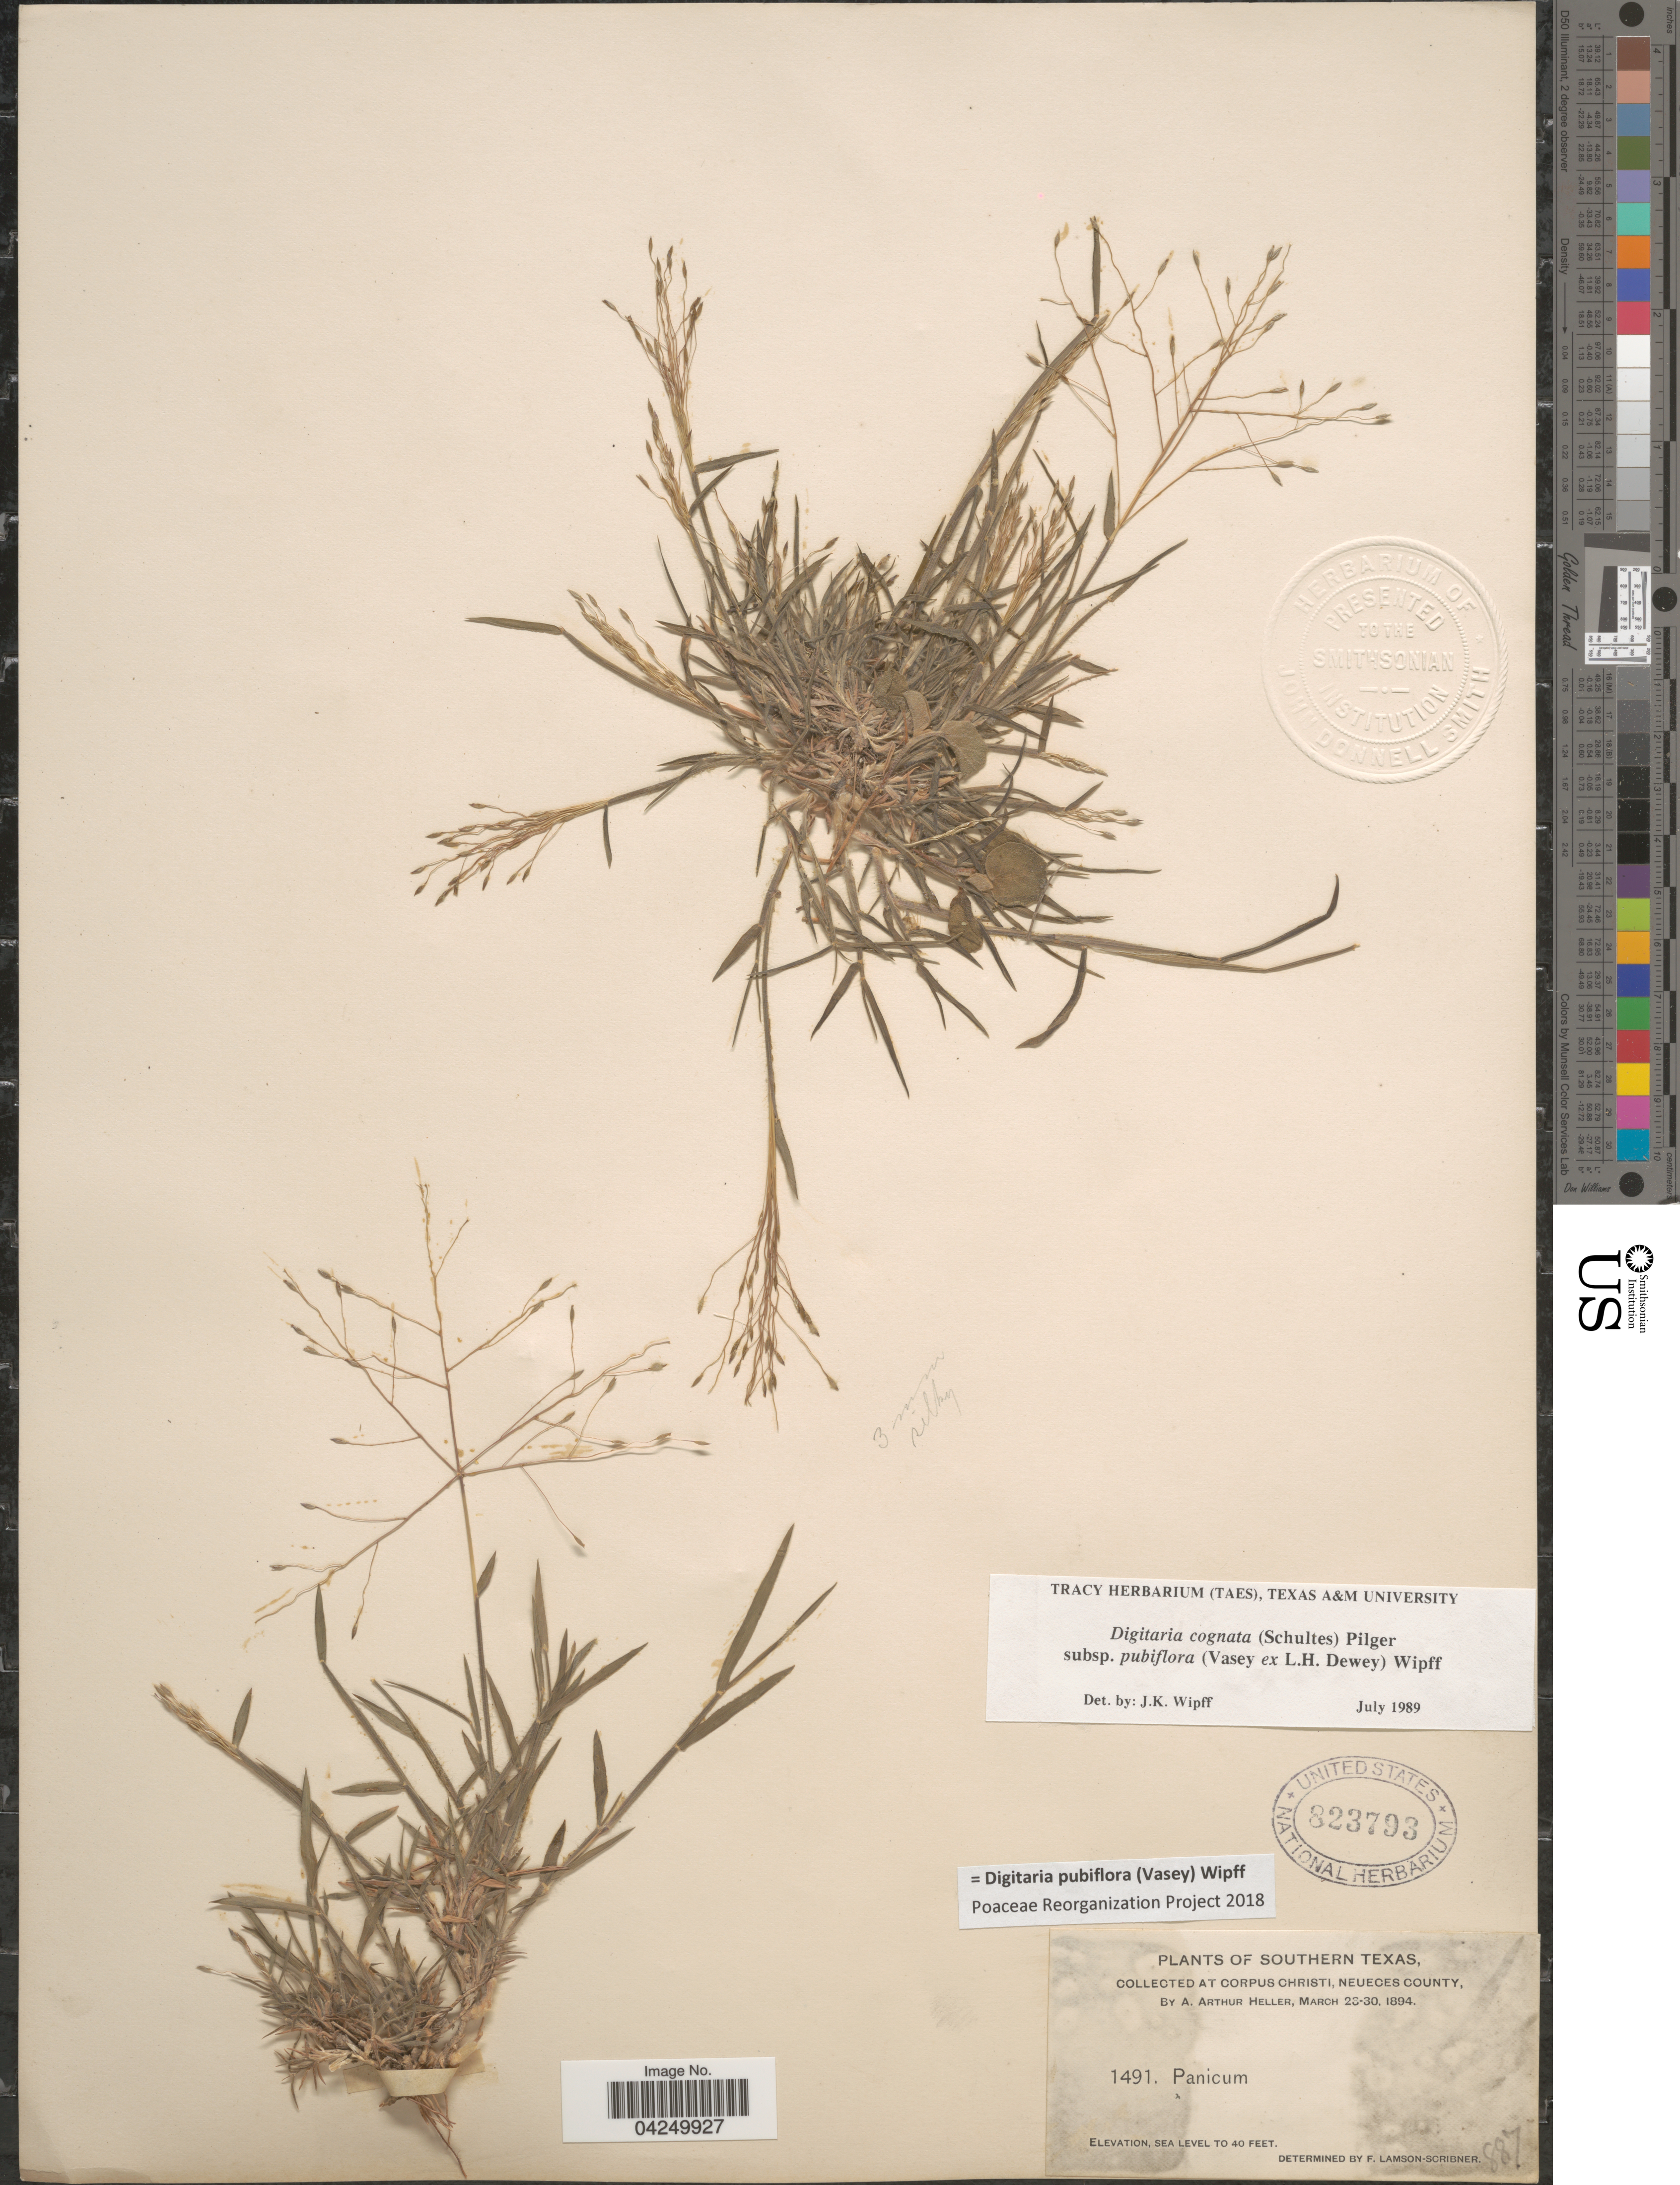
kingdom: Plantae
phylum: Tracheophyta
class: Liliopsida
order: Poales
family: Poaceae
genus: Digitaria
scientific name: Digitaria pubiflora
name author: (Vasey) Wipff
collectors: A. A. Heller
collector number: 1491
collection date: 1894-03-23/1894-03-30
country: United States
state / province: Texas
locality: Southern Texas. At Corpus Christi, Neueces County.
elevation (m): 0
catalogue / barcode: US 823793